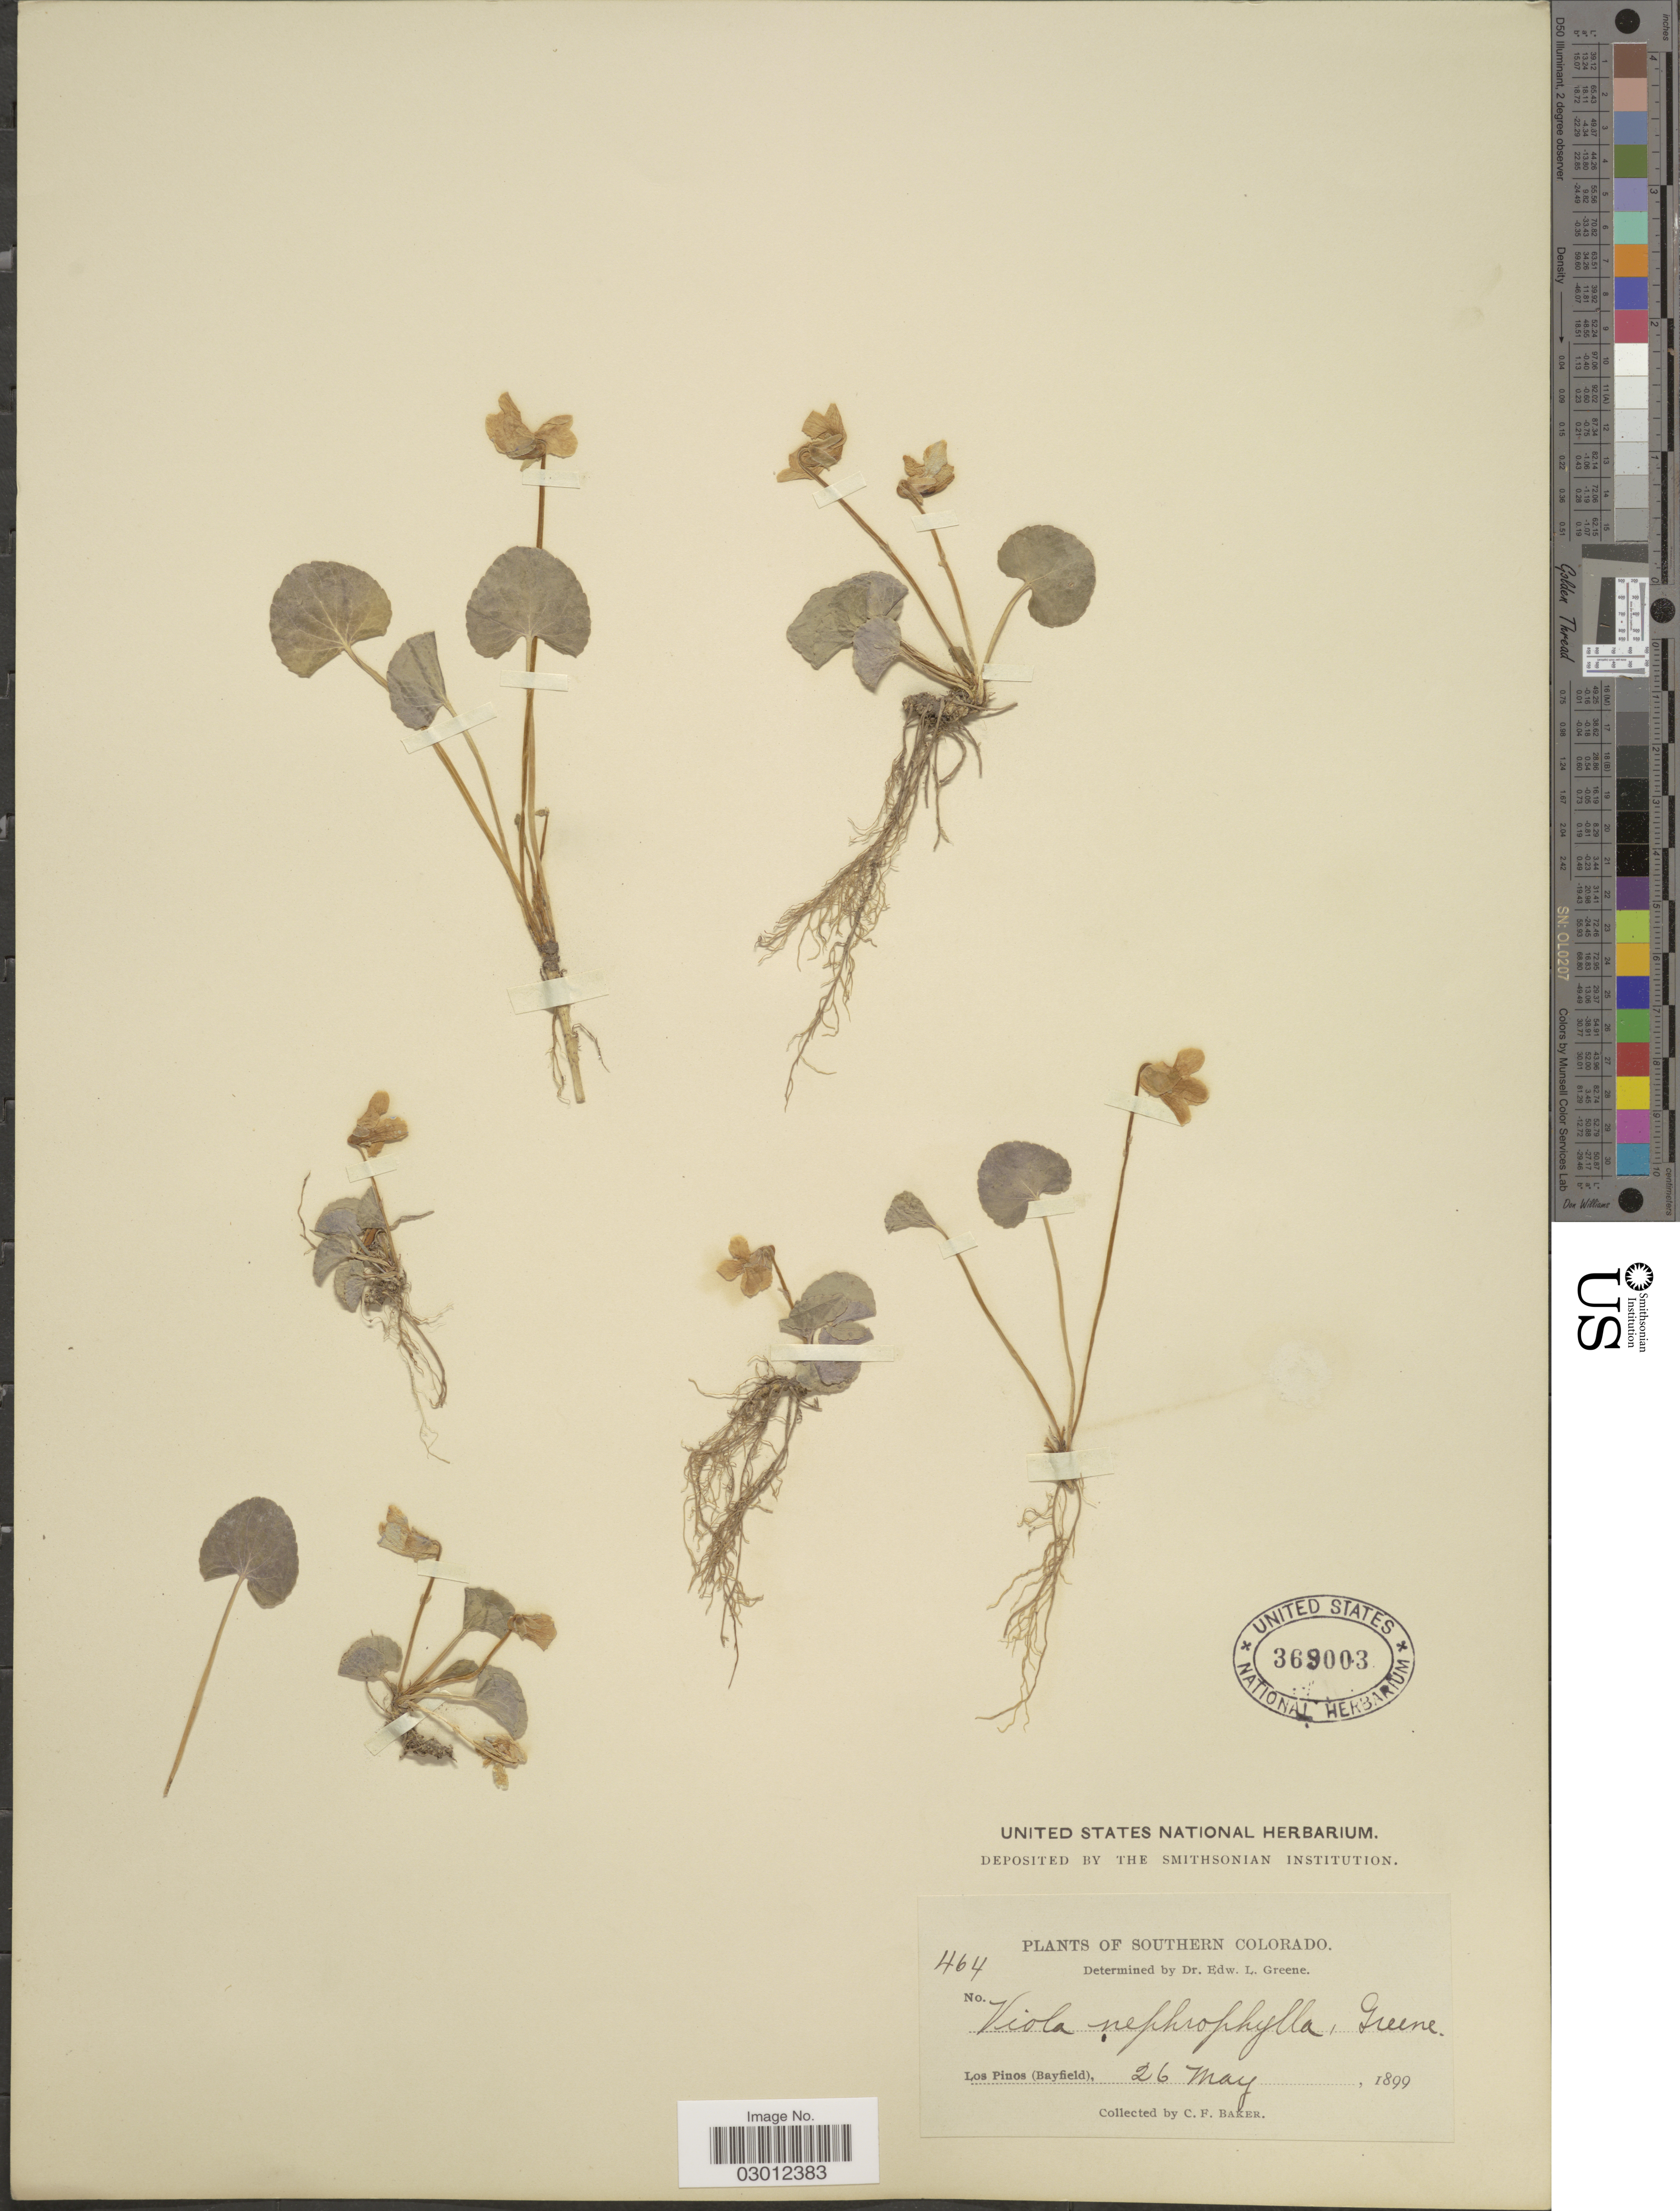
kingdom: Plantae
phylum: Tracheophyta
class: Magnoliopsida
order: Malpighiales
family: Violaceae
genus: Viola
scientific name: Viola nephrophylla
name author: Greene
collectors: C. F. Baker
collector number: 464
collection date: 1899-05-26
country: United States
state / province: Colorado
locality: Southern Colorado. Los Pinos (Bayfield).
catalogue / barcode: US 369003